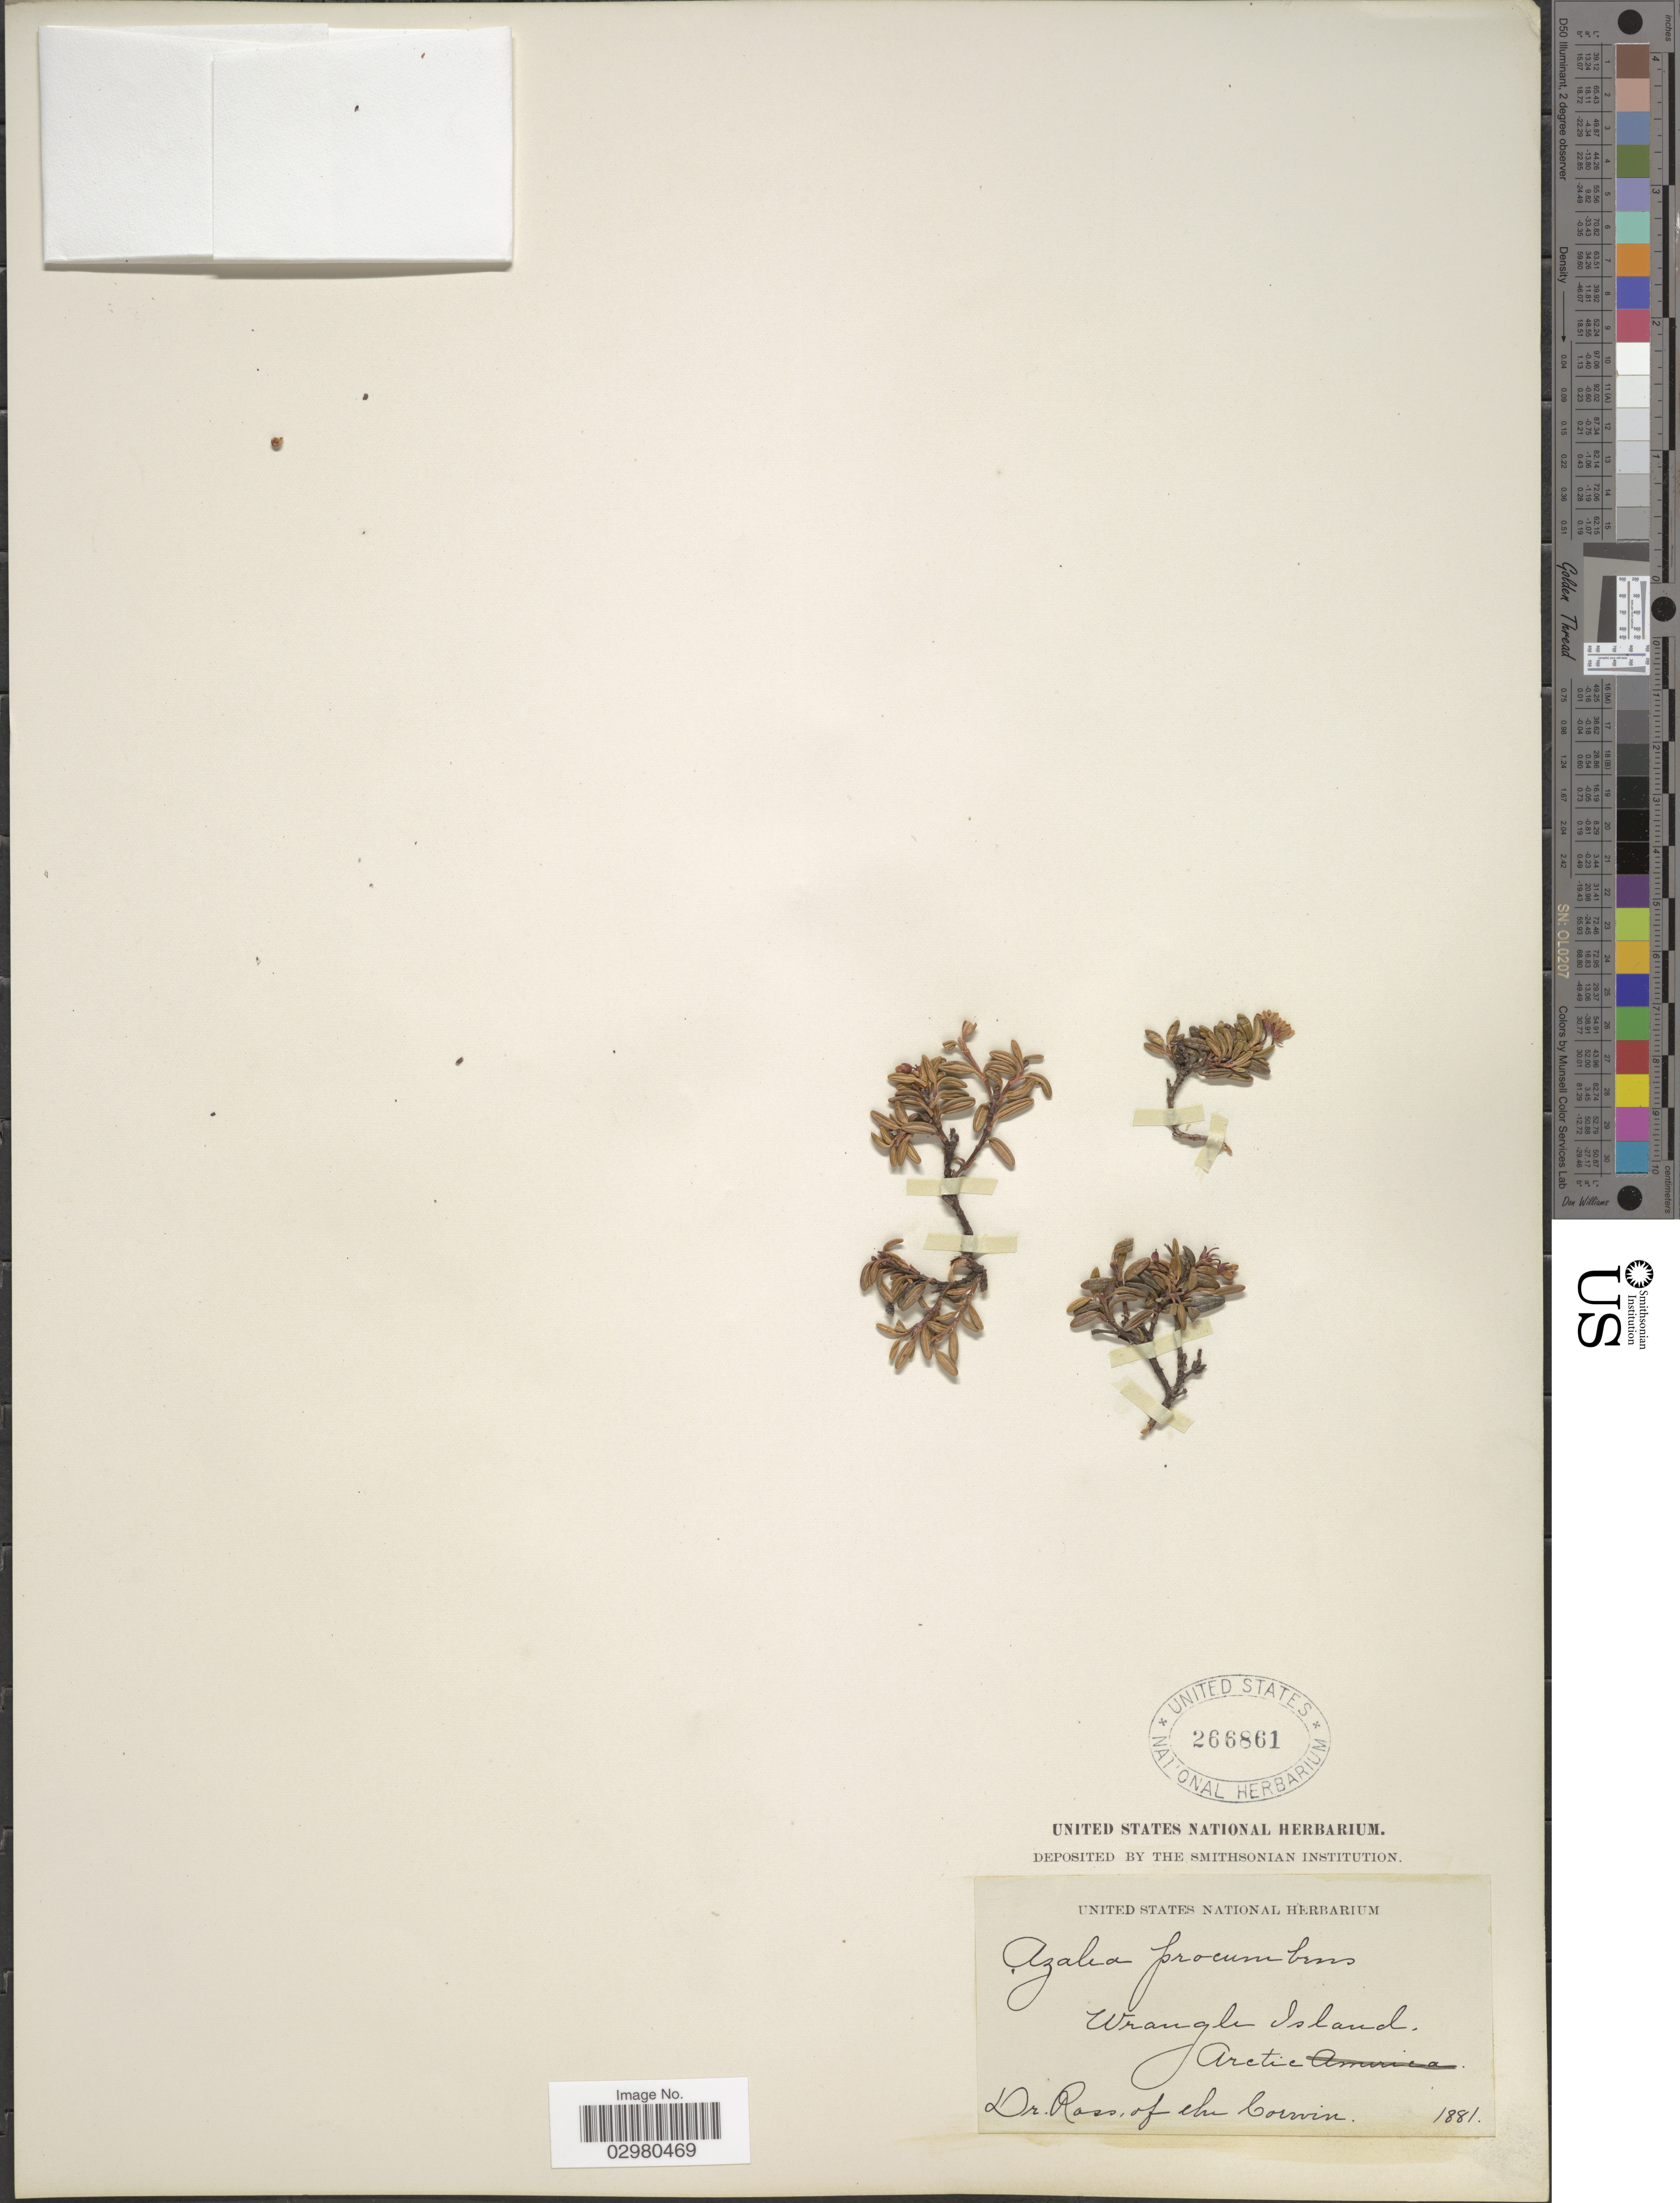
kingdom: Plantae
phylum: Tracheophyta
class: Magnoliopsida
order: Ericales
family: Ericaceae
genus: Loiseleuria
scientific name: Loiseleuria procumbens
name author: (L.) Desv.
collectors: Ross of the Corwin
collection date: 1881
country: Russian Federation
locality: Wrangle Island. Arctic.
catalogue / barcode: US 266861